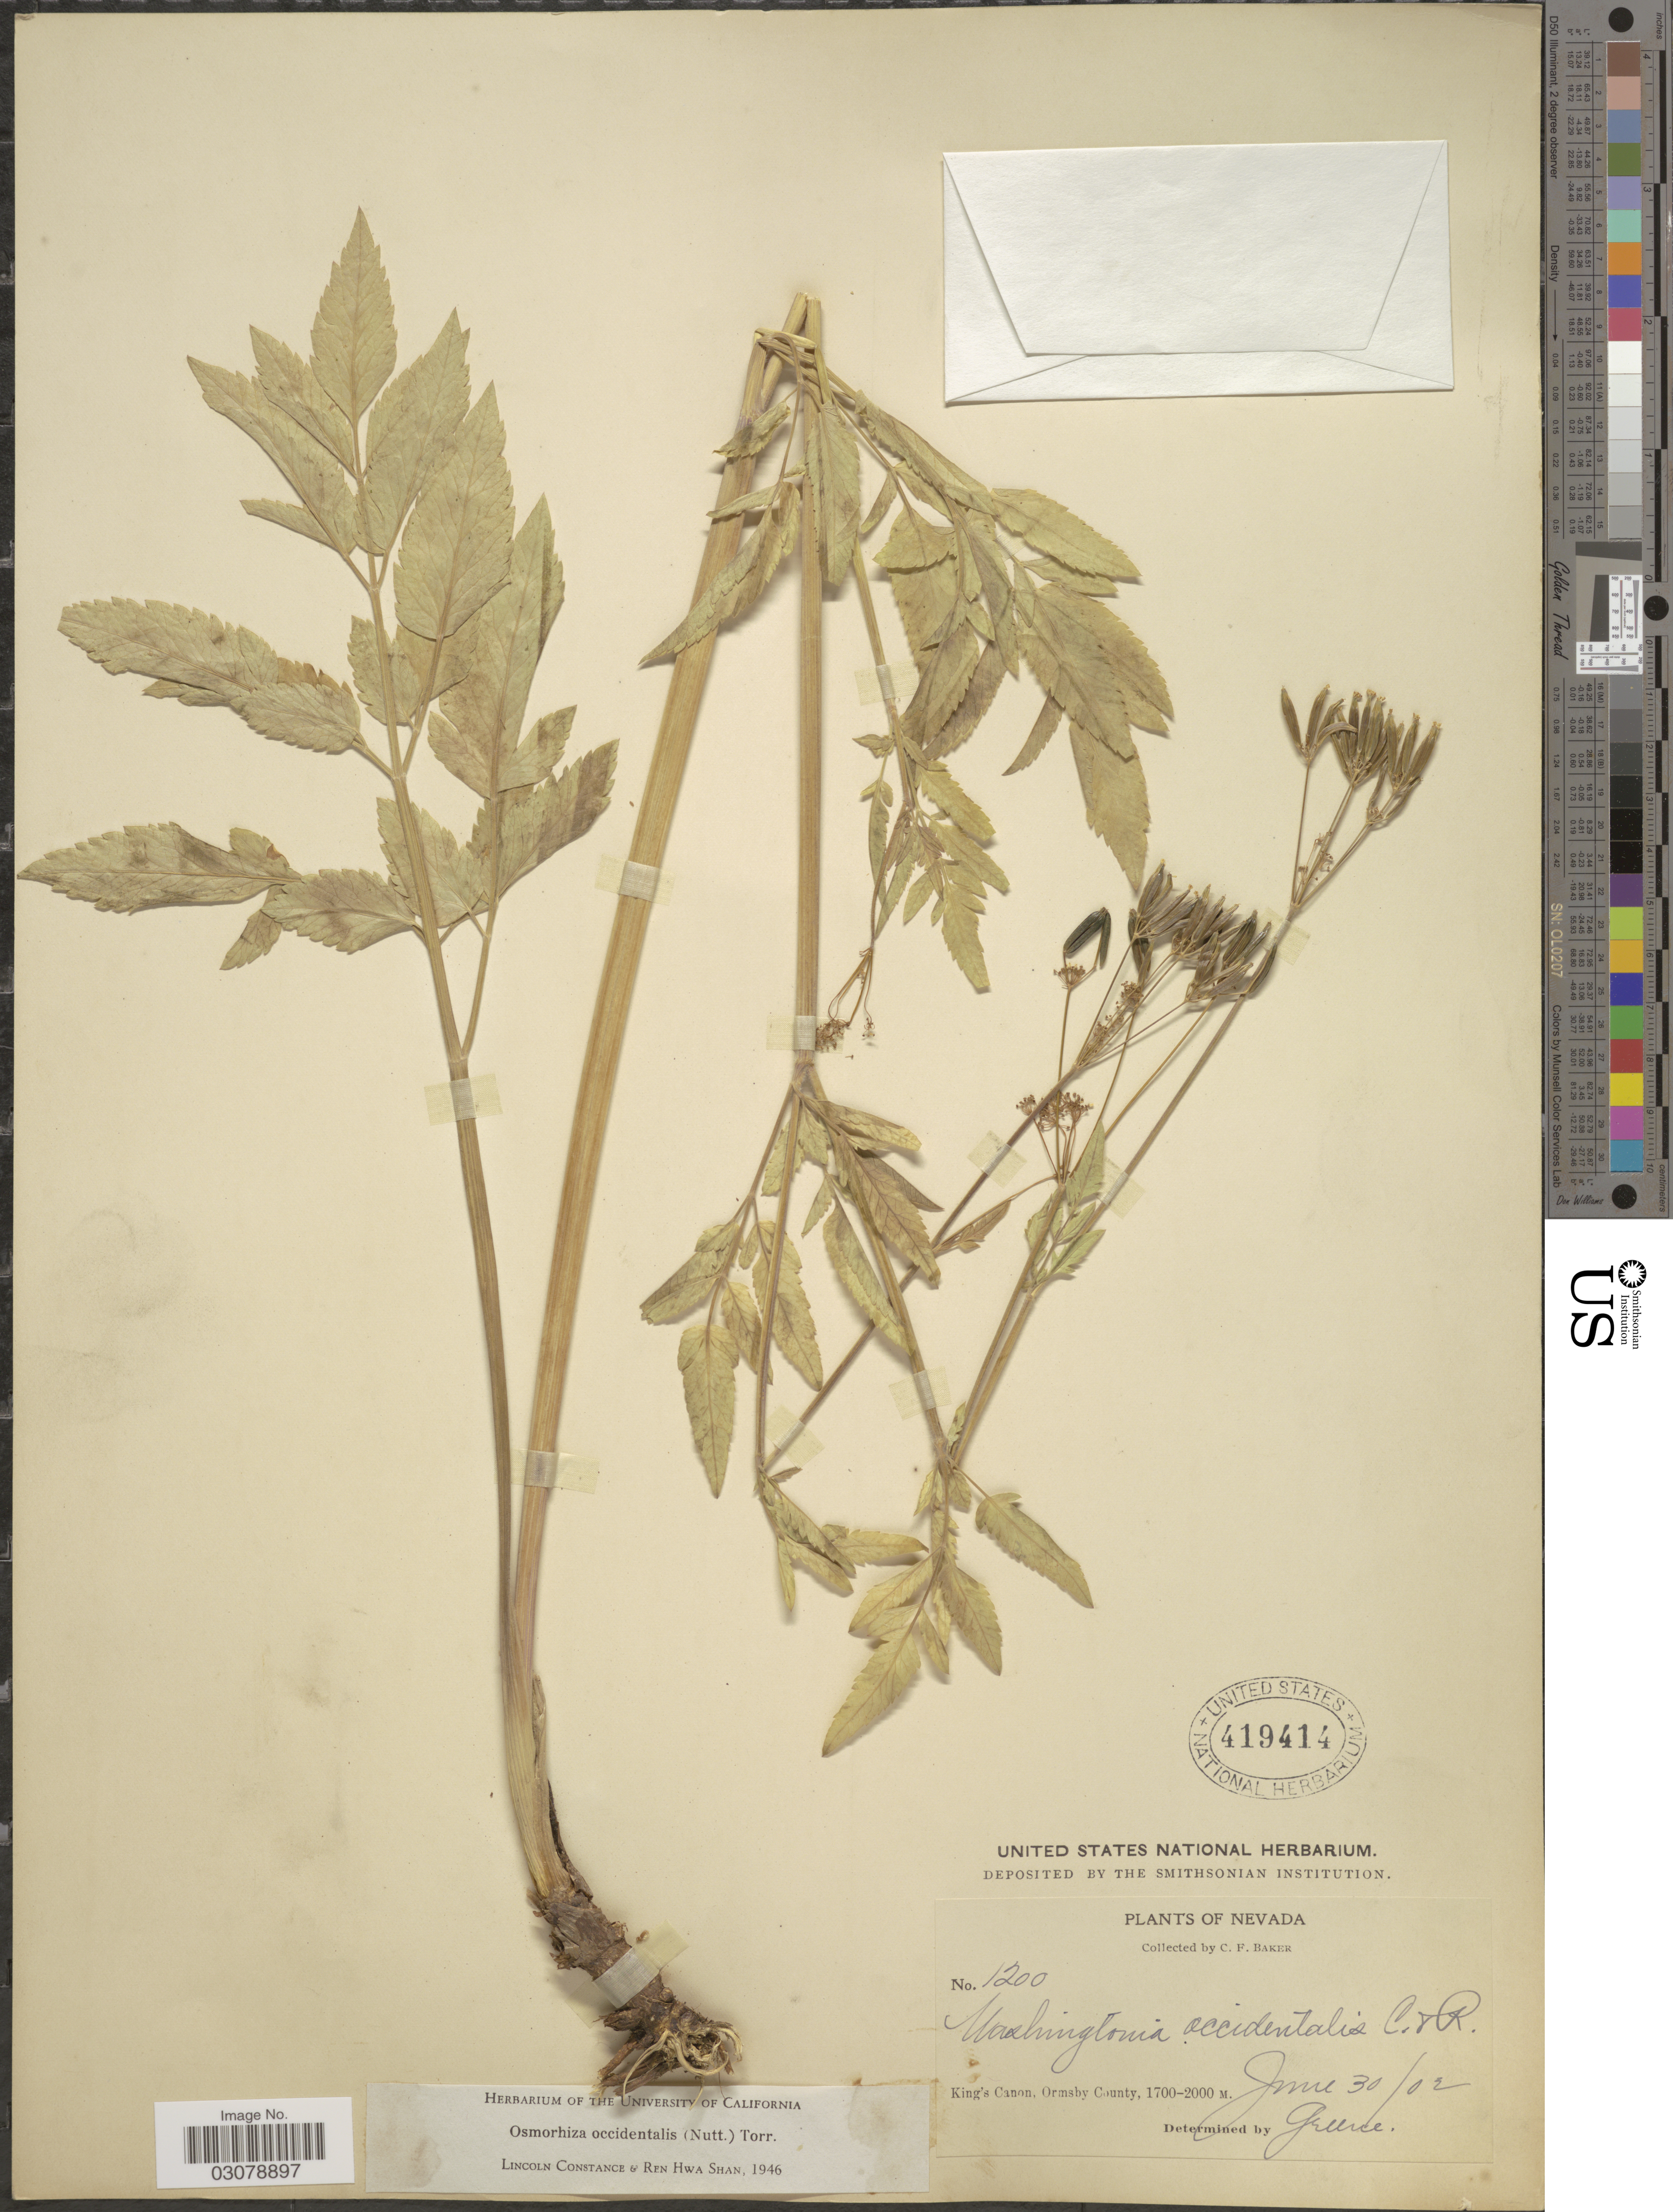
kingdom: Plantae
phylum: Tracheophyta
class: Magnoliopsida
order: Apiales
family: Apiaceae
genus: Osmorhiza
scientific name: Osmorhiza occidentalis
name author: (Nutt.) Torr.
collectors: C. F. Baker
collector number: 1200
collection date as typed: Transcribed d/m/y: 30/6/2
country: United States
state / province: Nevada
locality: King's Canon, Ormsby County.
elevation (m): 1700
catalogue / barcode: US 419414